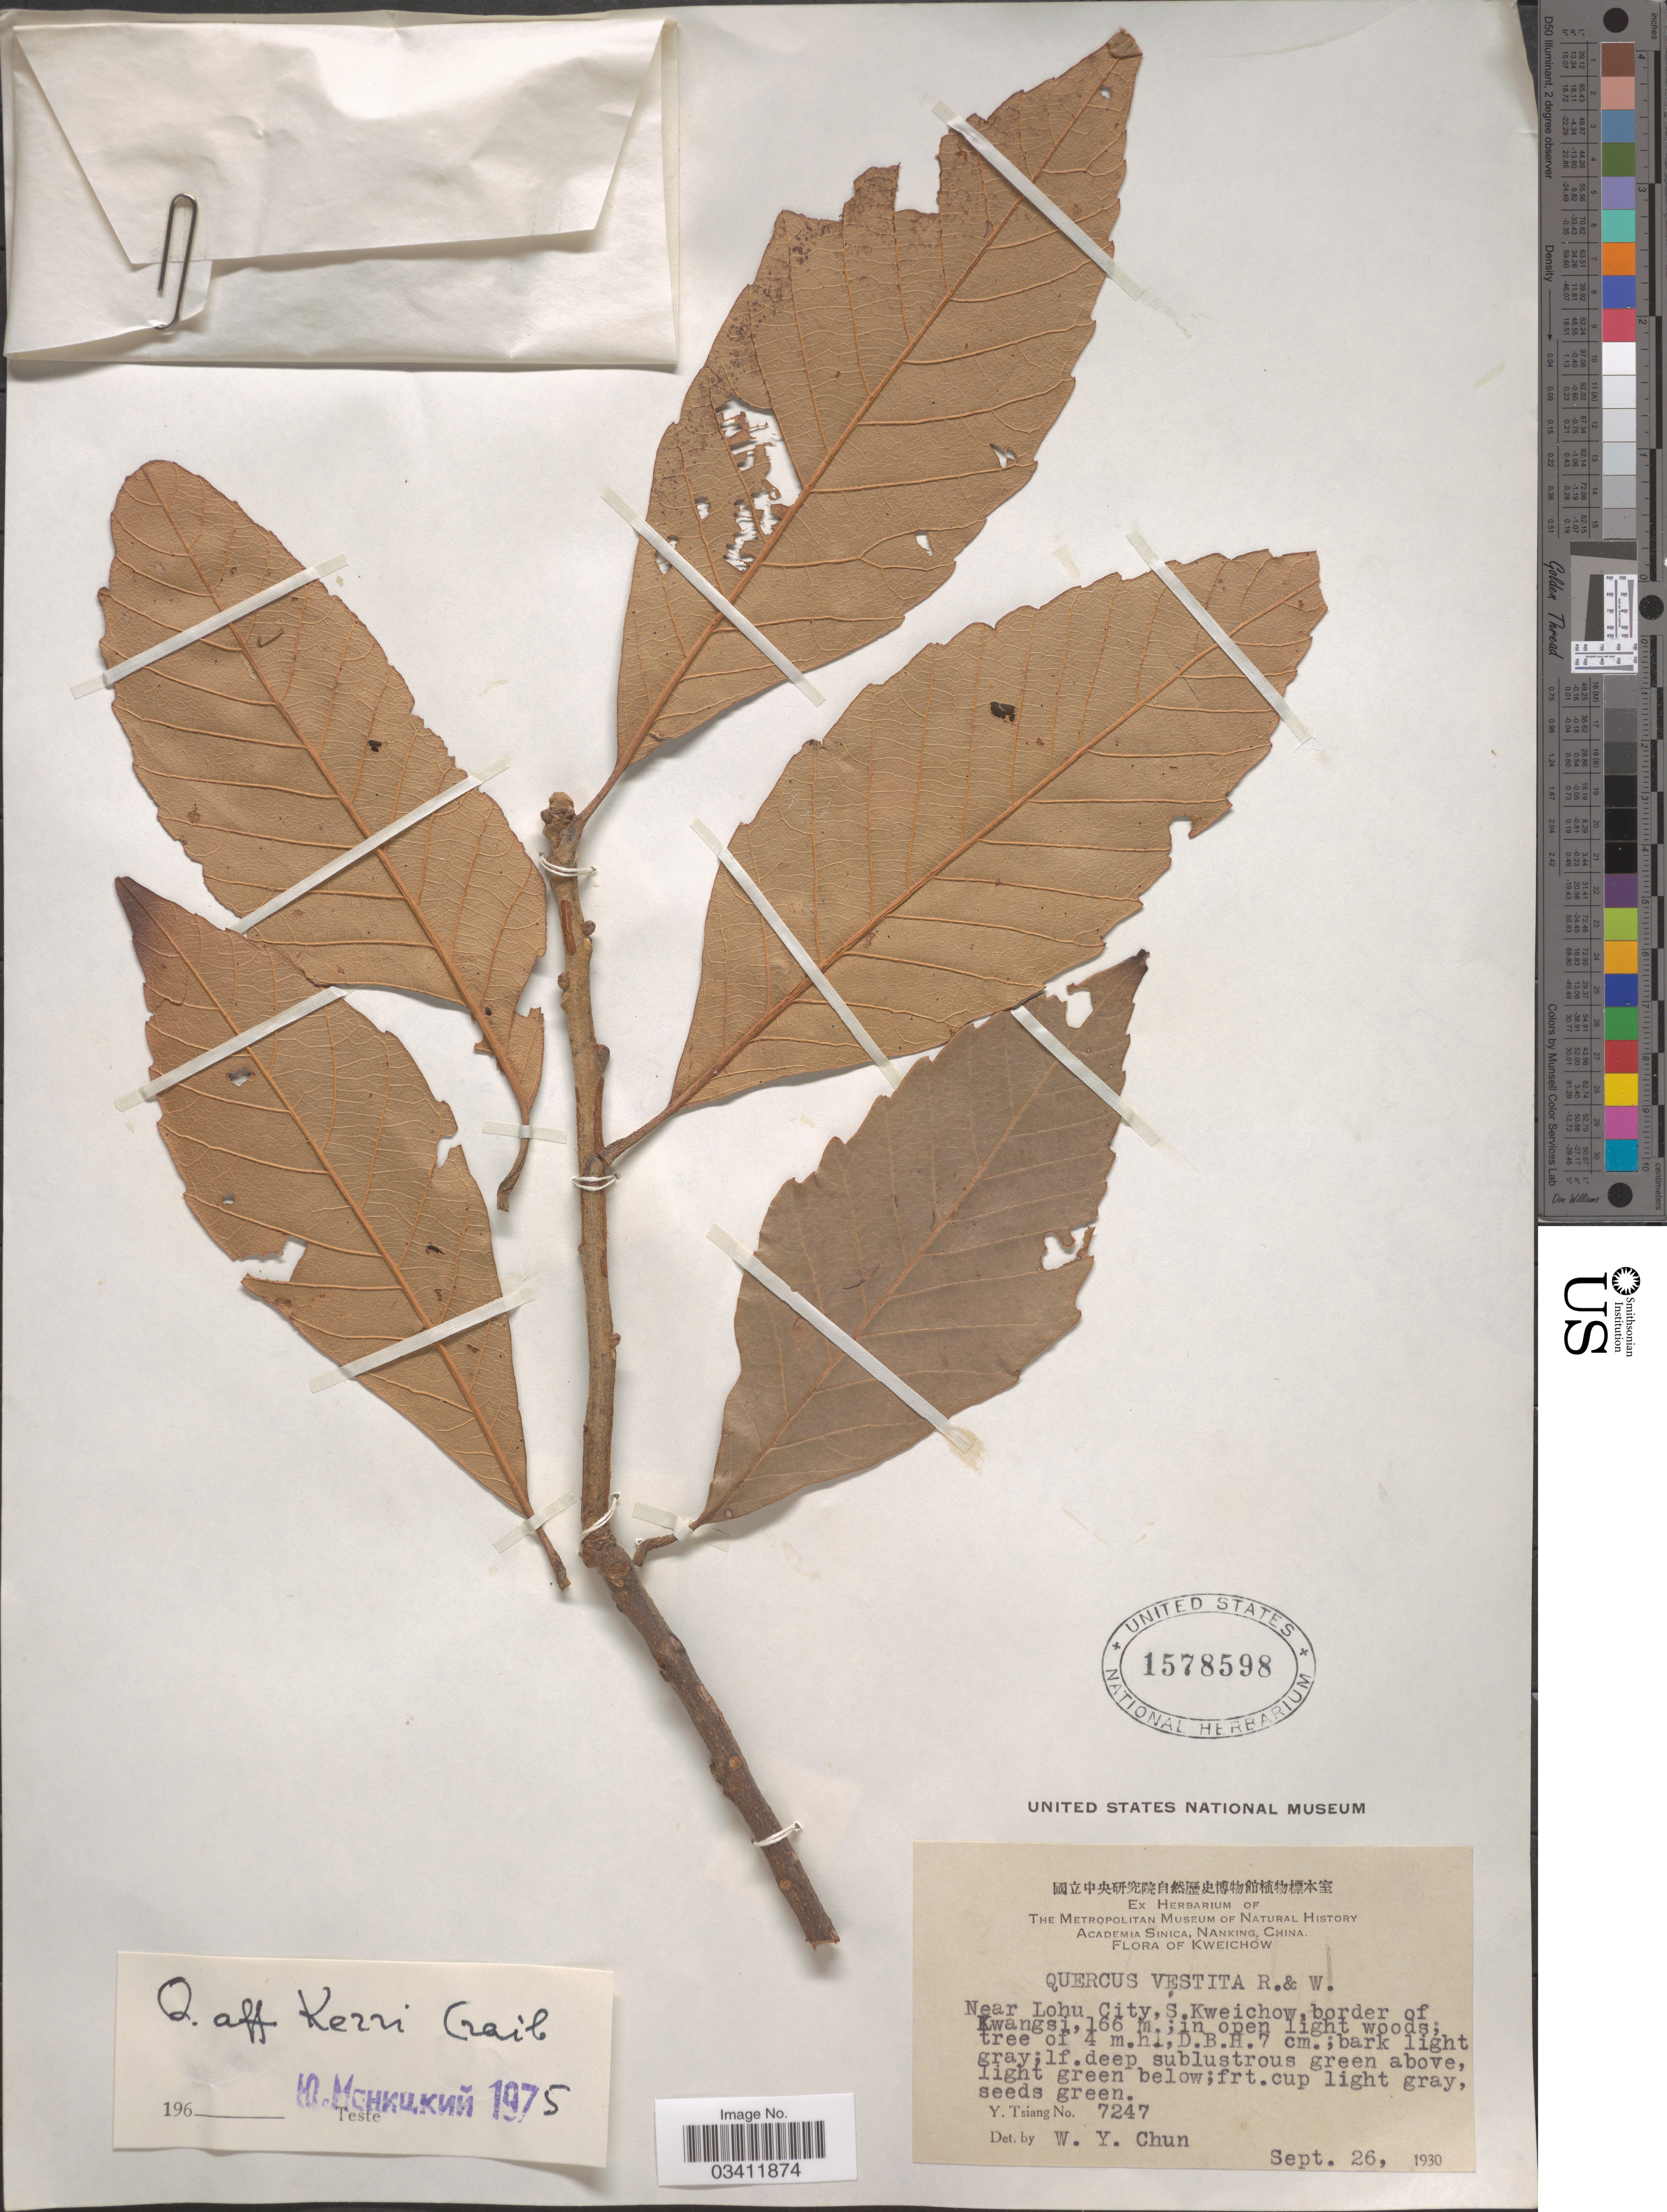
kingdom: Plantae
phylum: Tracheophyta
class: Magnoliopsida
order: Fagales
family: Fagaceae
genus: Quercus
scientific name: Quercus kerrii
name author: Craib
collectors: Y. Tsiang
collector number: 7247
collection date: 1930-09-26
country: China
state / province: Guizhou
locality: Near Lohu City, S. Kweichow, border of Kwangsi.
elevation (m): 166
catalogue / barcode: US 1578598